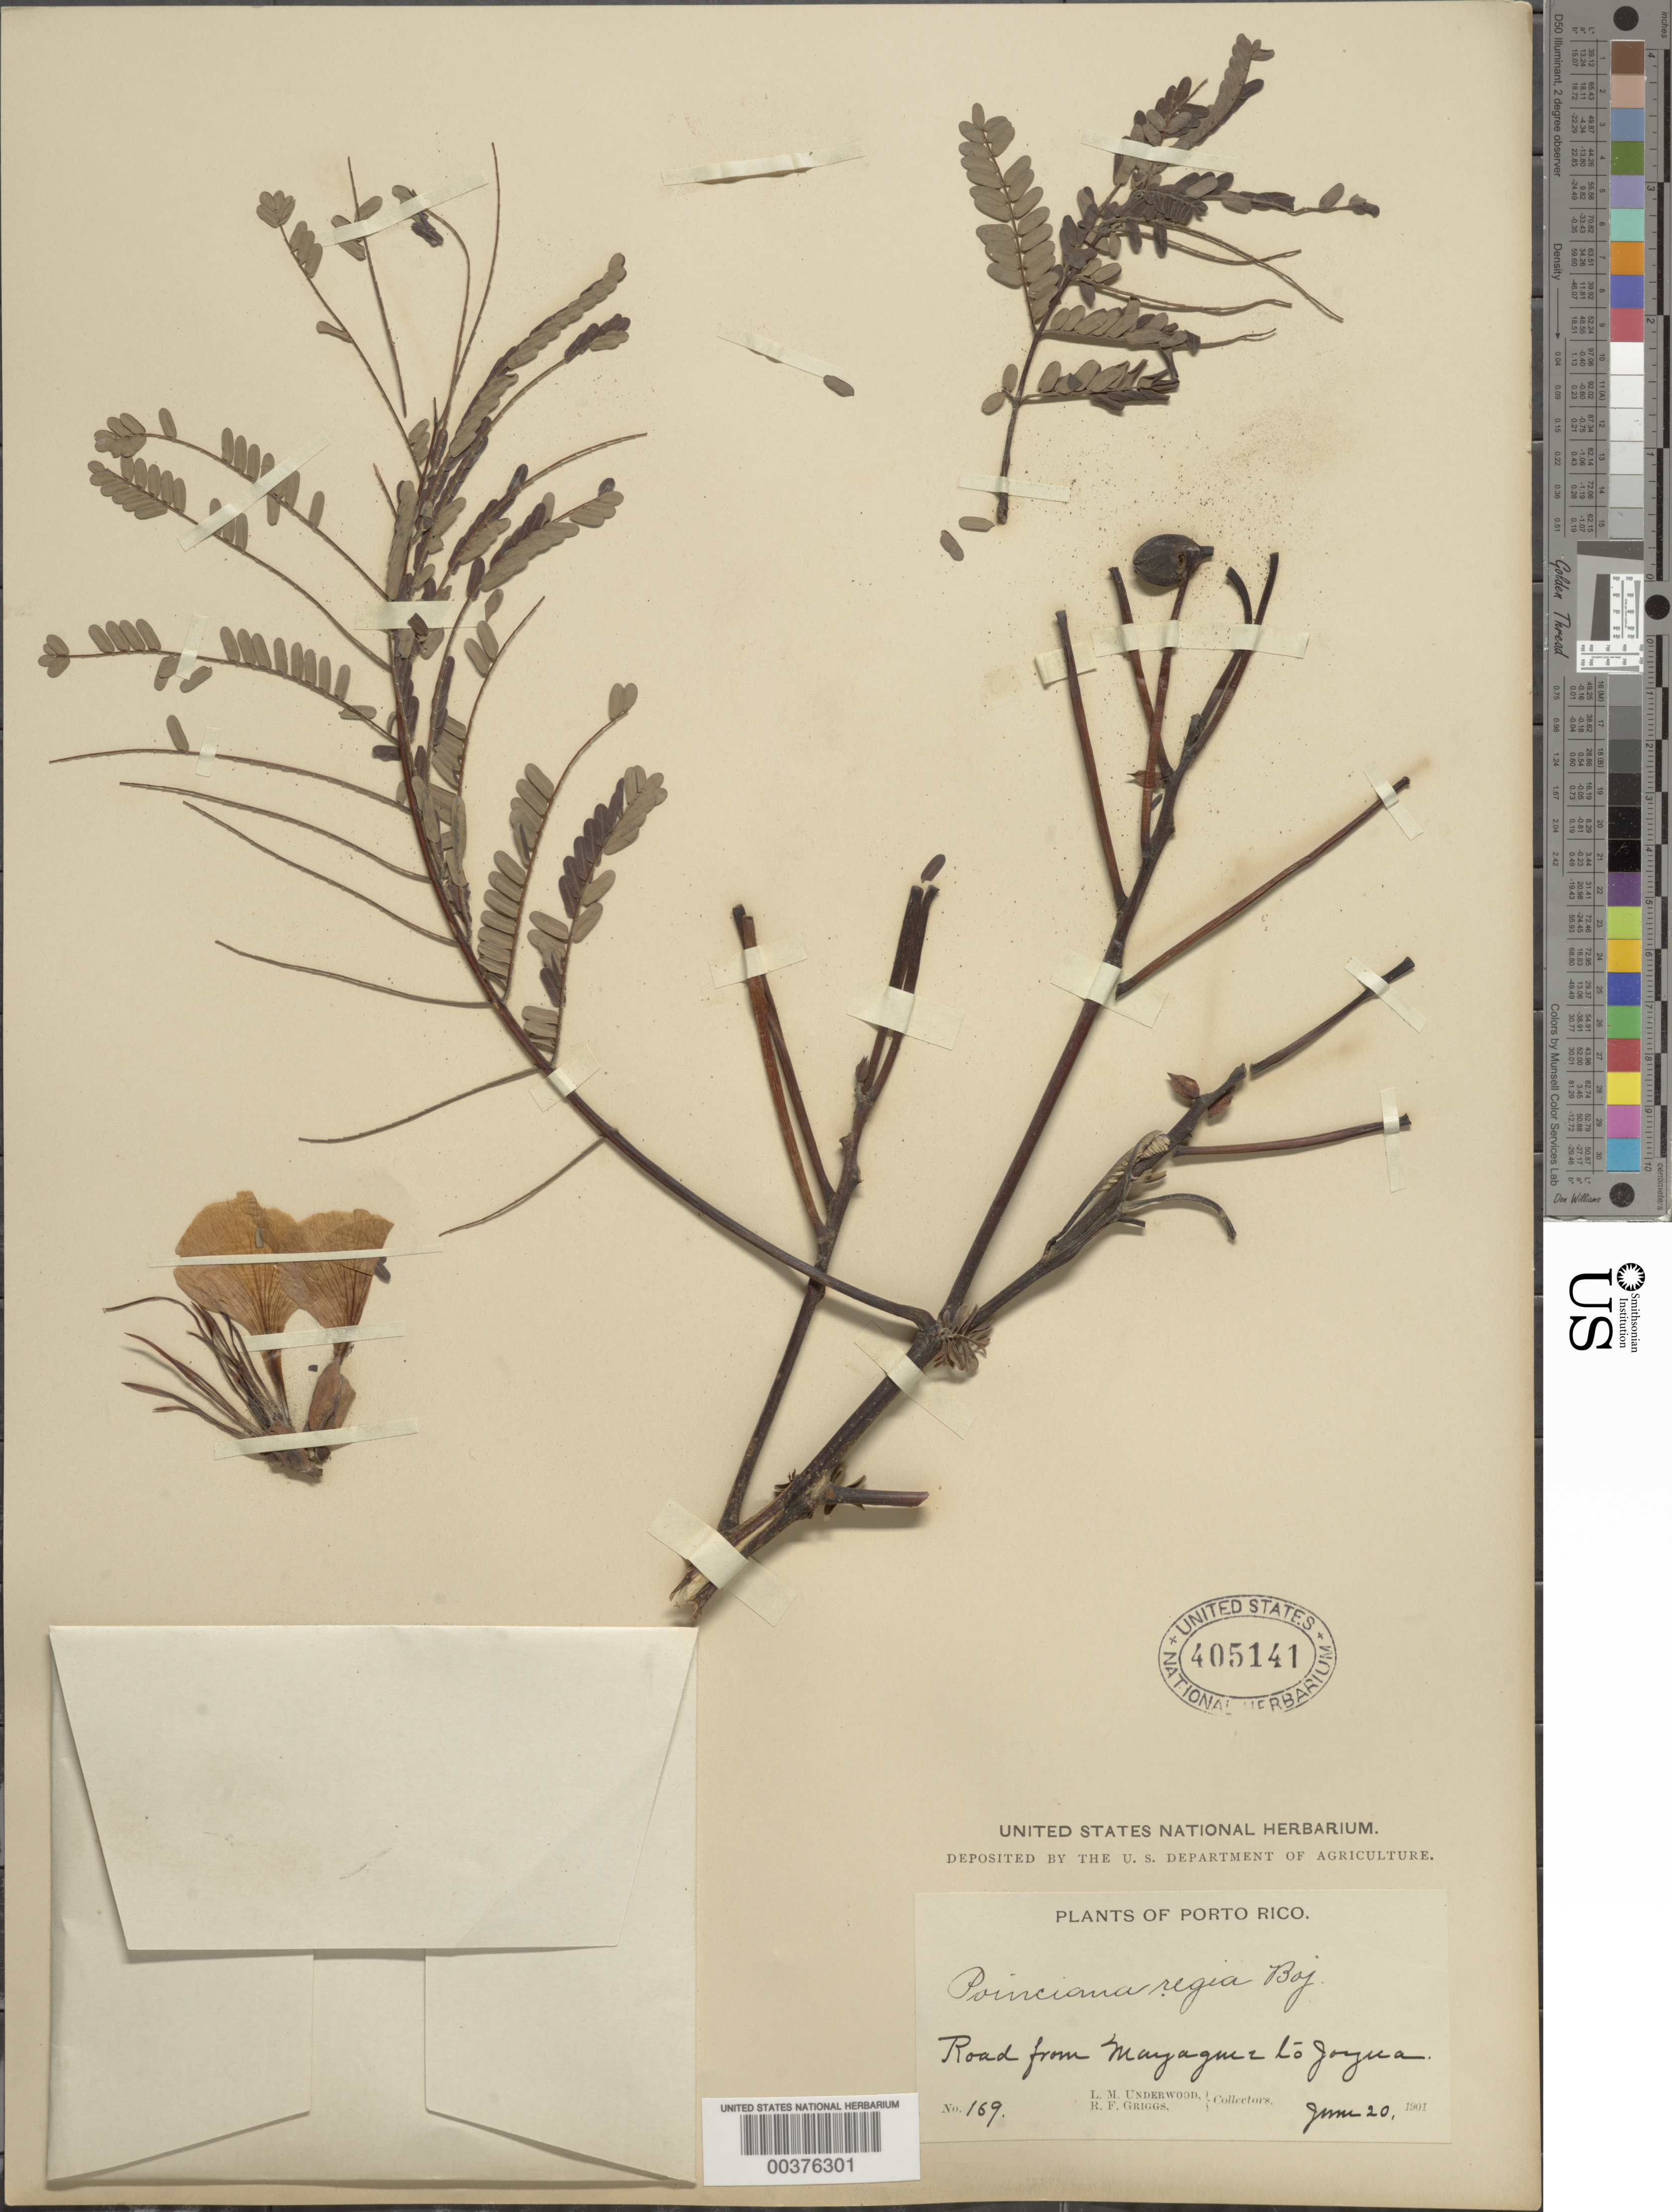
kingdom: Plantae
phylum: Tracheophyta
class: Magnoliopsida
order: Fabales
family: Fabaceae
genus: Delonix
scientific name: Delonix regia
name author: (Bojer ex Hook.) Raf.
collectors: L. M. Underwood & R. F. Griggs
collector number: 169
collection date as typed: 20 Jun 1901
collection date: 1901-06-20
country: Puerto Rico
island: Greater Antilles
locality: Road from mayaguez to joyuda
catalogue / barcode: US 405141